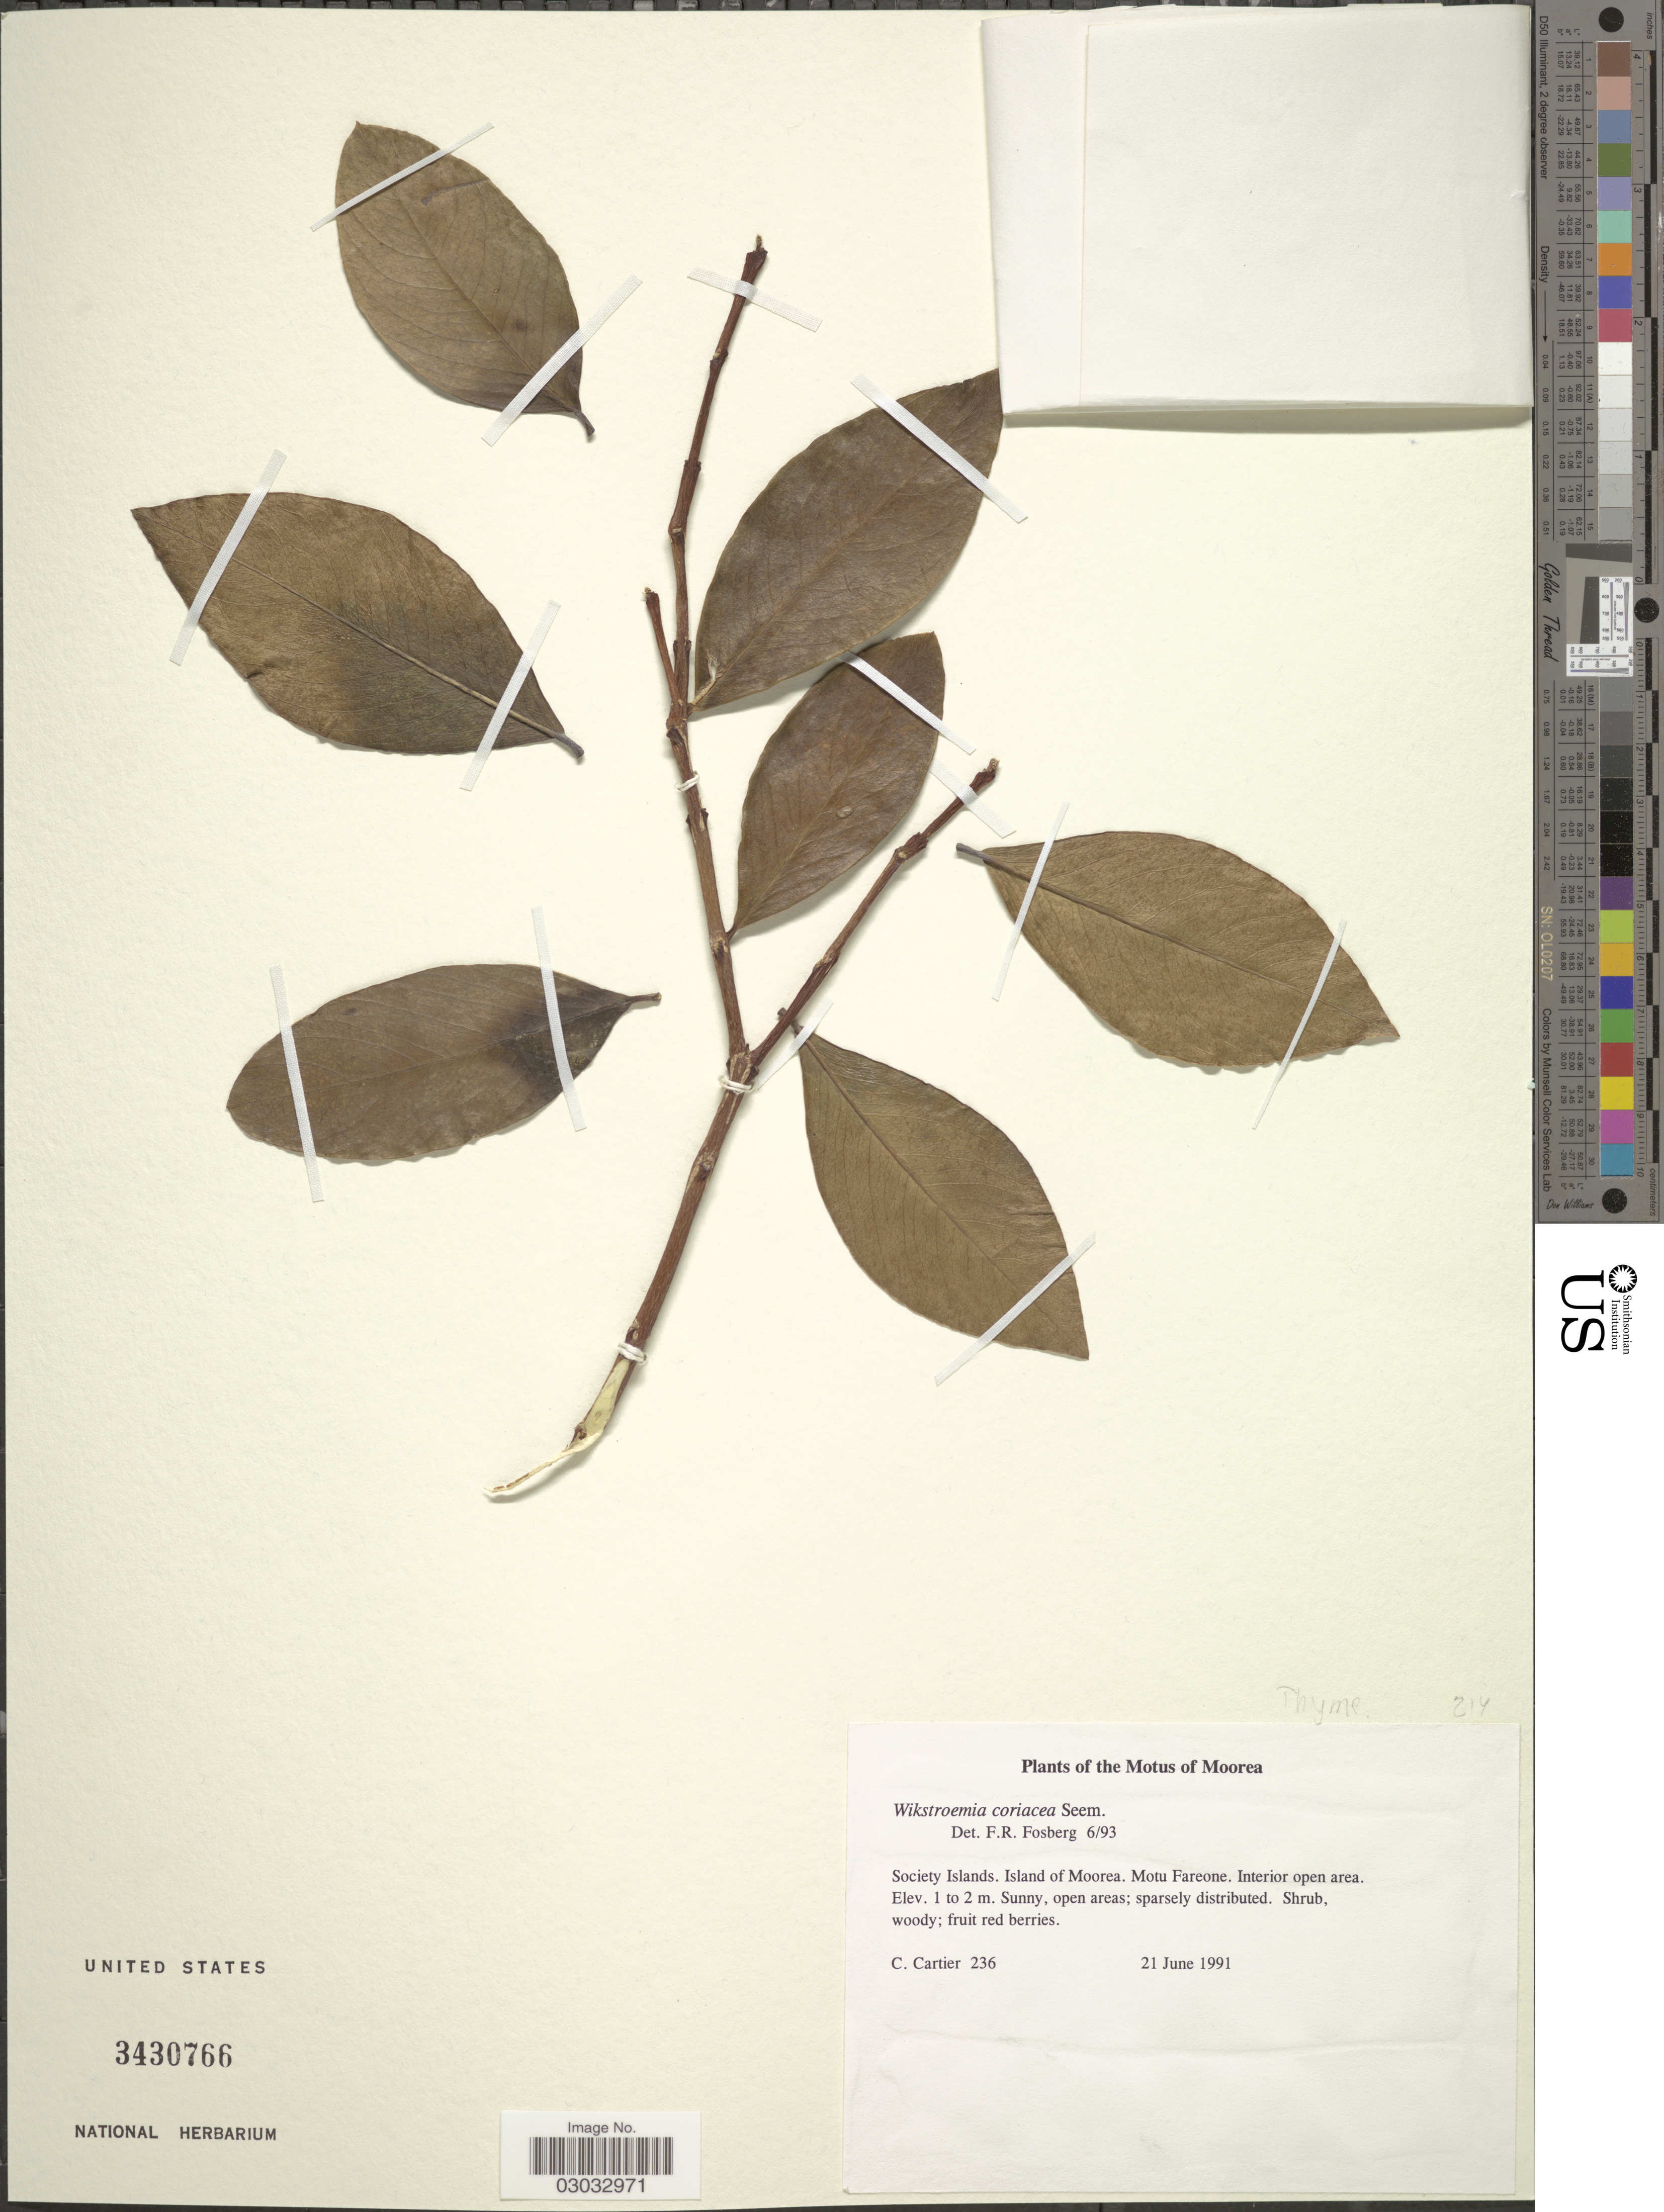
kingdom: Plantae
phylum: Tracheophyta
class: Magnoliopsida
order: Malvales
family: Thymelaeaceae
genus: Wikstroemia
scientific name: Wikstroemia coriacea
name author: Seem.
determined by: Fosberg, F. R.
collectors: C. Cartier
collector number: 236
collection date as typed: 21 Jun 1991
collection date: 1991-06-21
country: French Polynesia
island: Moorea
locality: Interior in open areas, Fareone [Society Is.]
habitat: Sunny, open areas; sparsely distributed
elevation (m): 1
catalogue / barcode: US 3430766